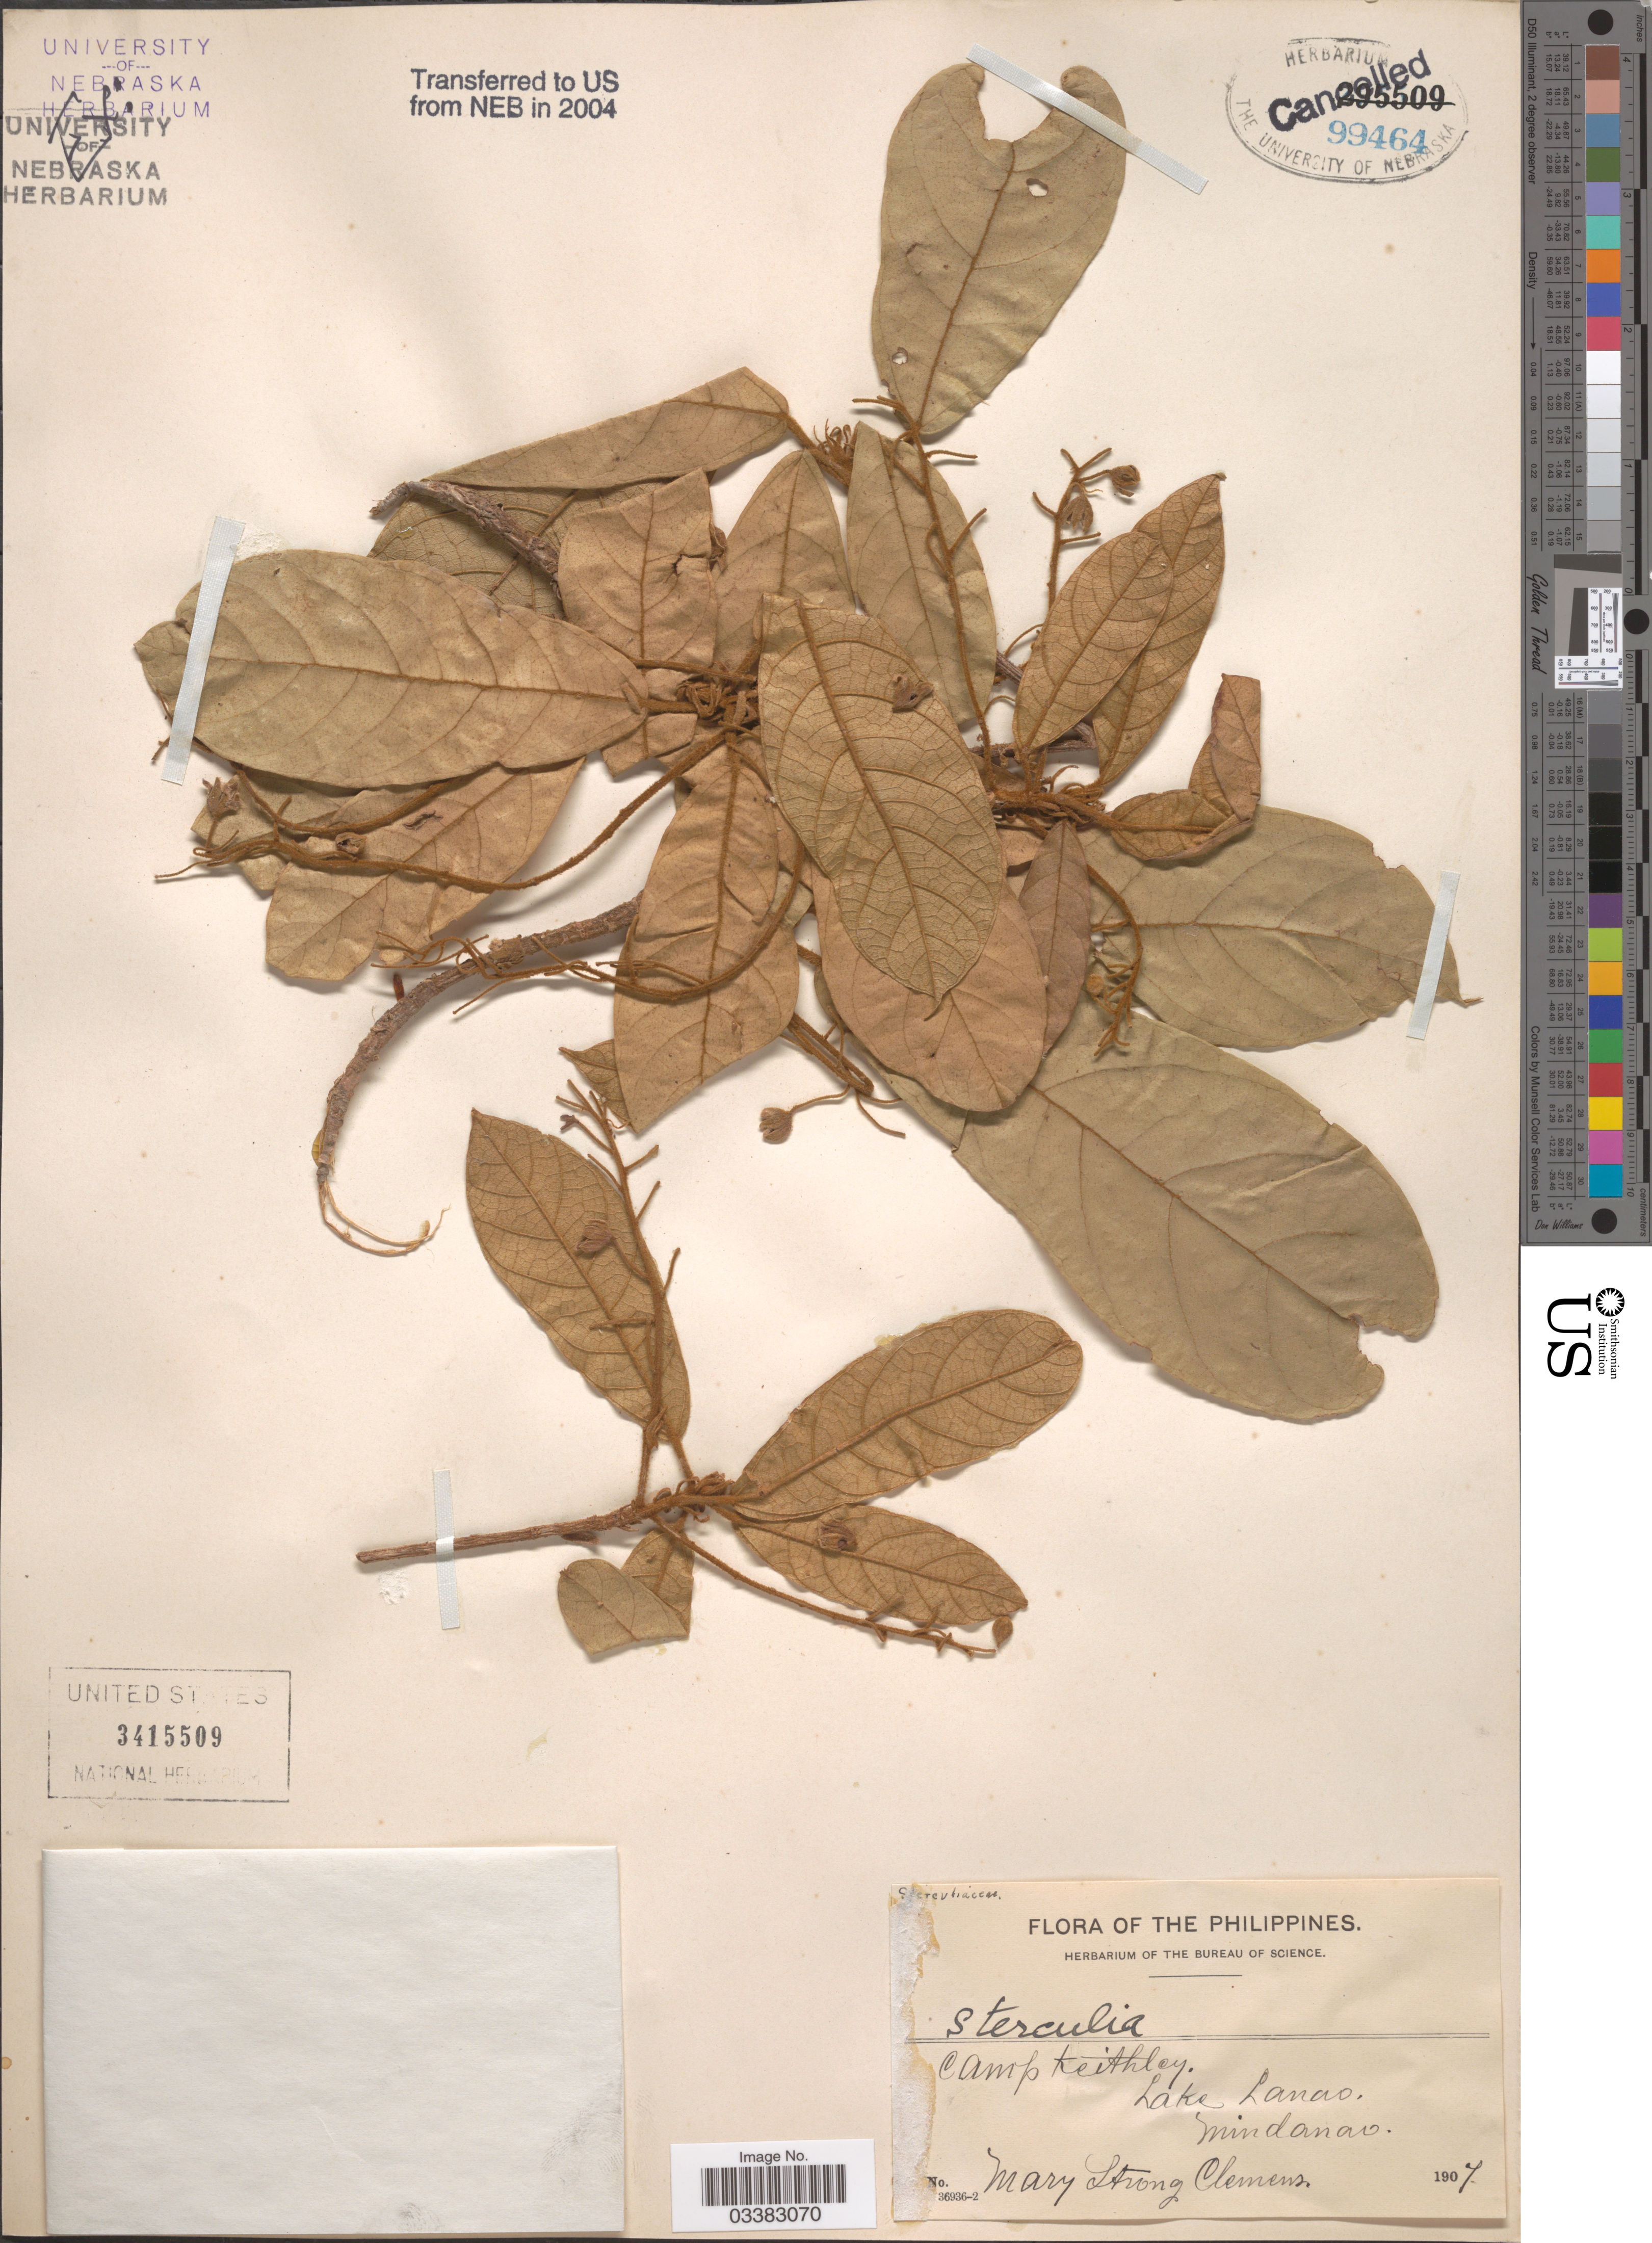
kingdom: Plantae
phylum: Tracheophyta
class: Magnoliopsida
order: Malvales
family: Malvaceae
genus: Sterculia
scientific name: Sterculia sp.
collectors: M. S. Clemens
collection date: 1907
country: Philippines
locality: Camp Keithley. Lake Lanao. Mindanao.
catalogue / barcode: US 3415509